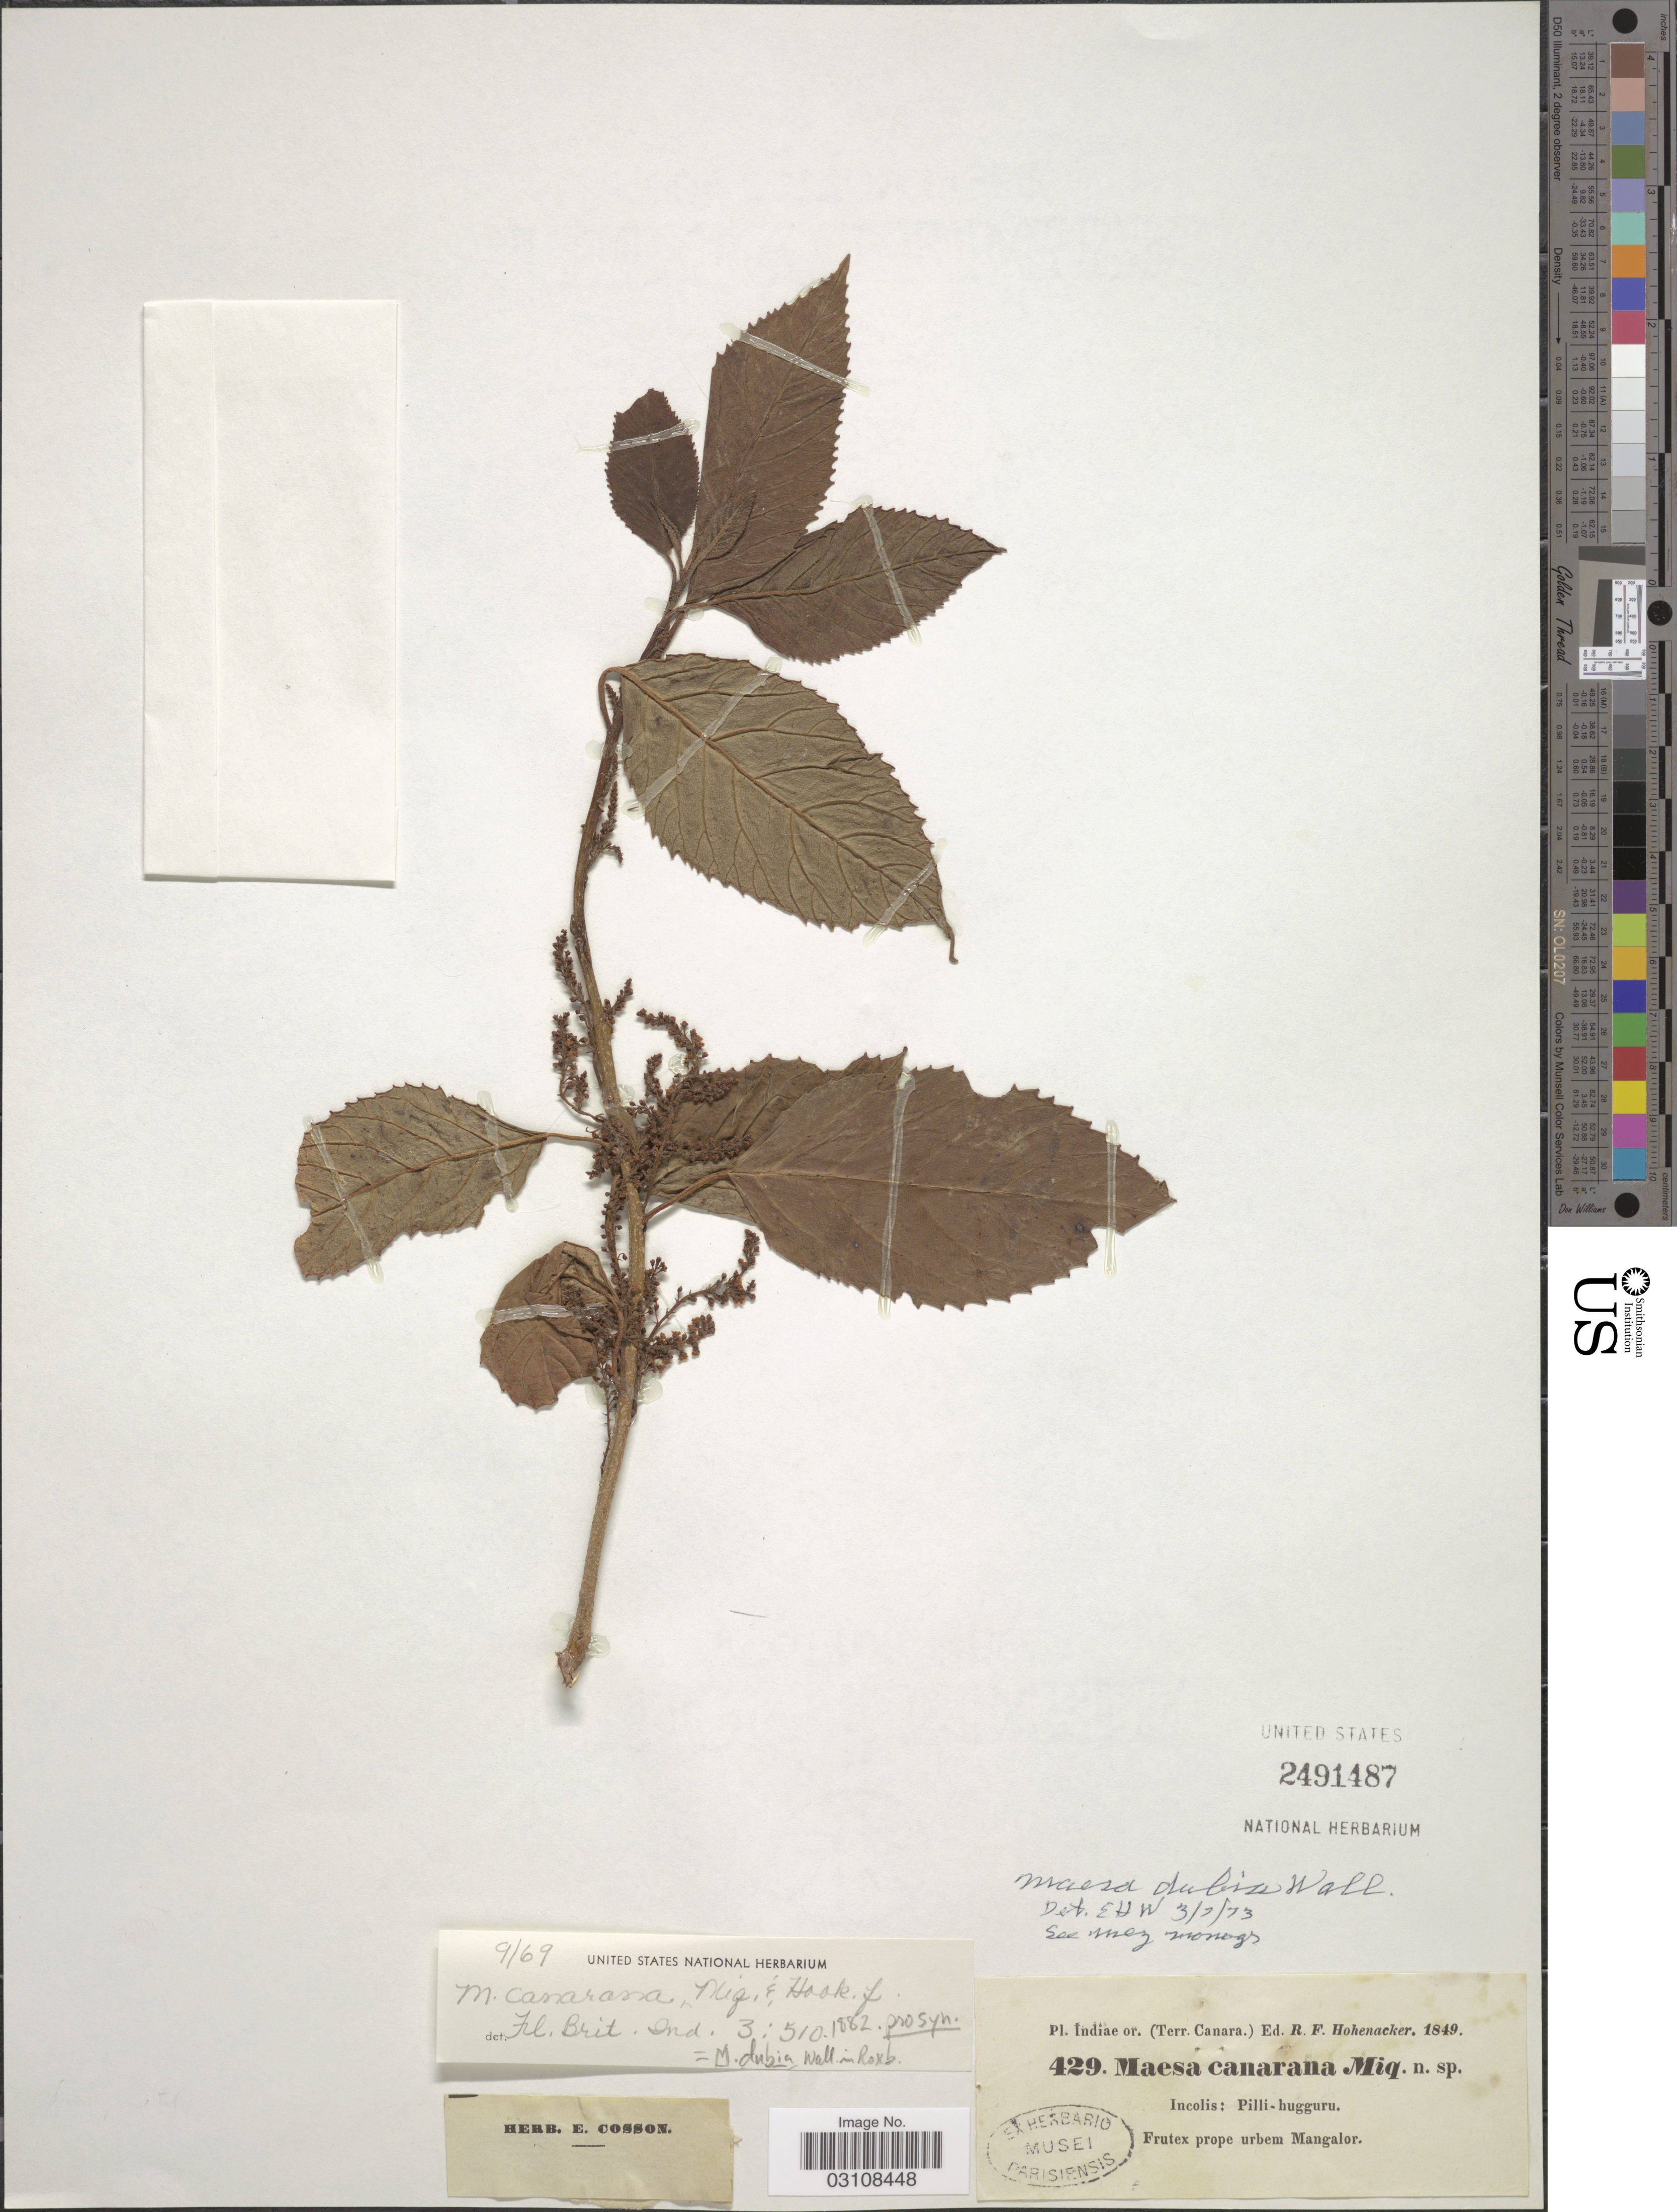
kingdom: Plantae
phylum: Tracheophyta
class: Magnoliopsida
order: Ericales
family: Primulaceae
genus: Maesa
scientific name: Maesa dubia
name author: Wall.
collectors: R. F. Hohenacker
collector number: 429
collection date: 1849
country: India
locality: Indiae or. (Terr. Canara.). Frutex prope urbem Mangalor.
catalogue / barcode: US 2491487